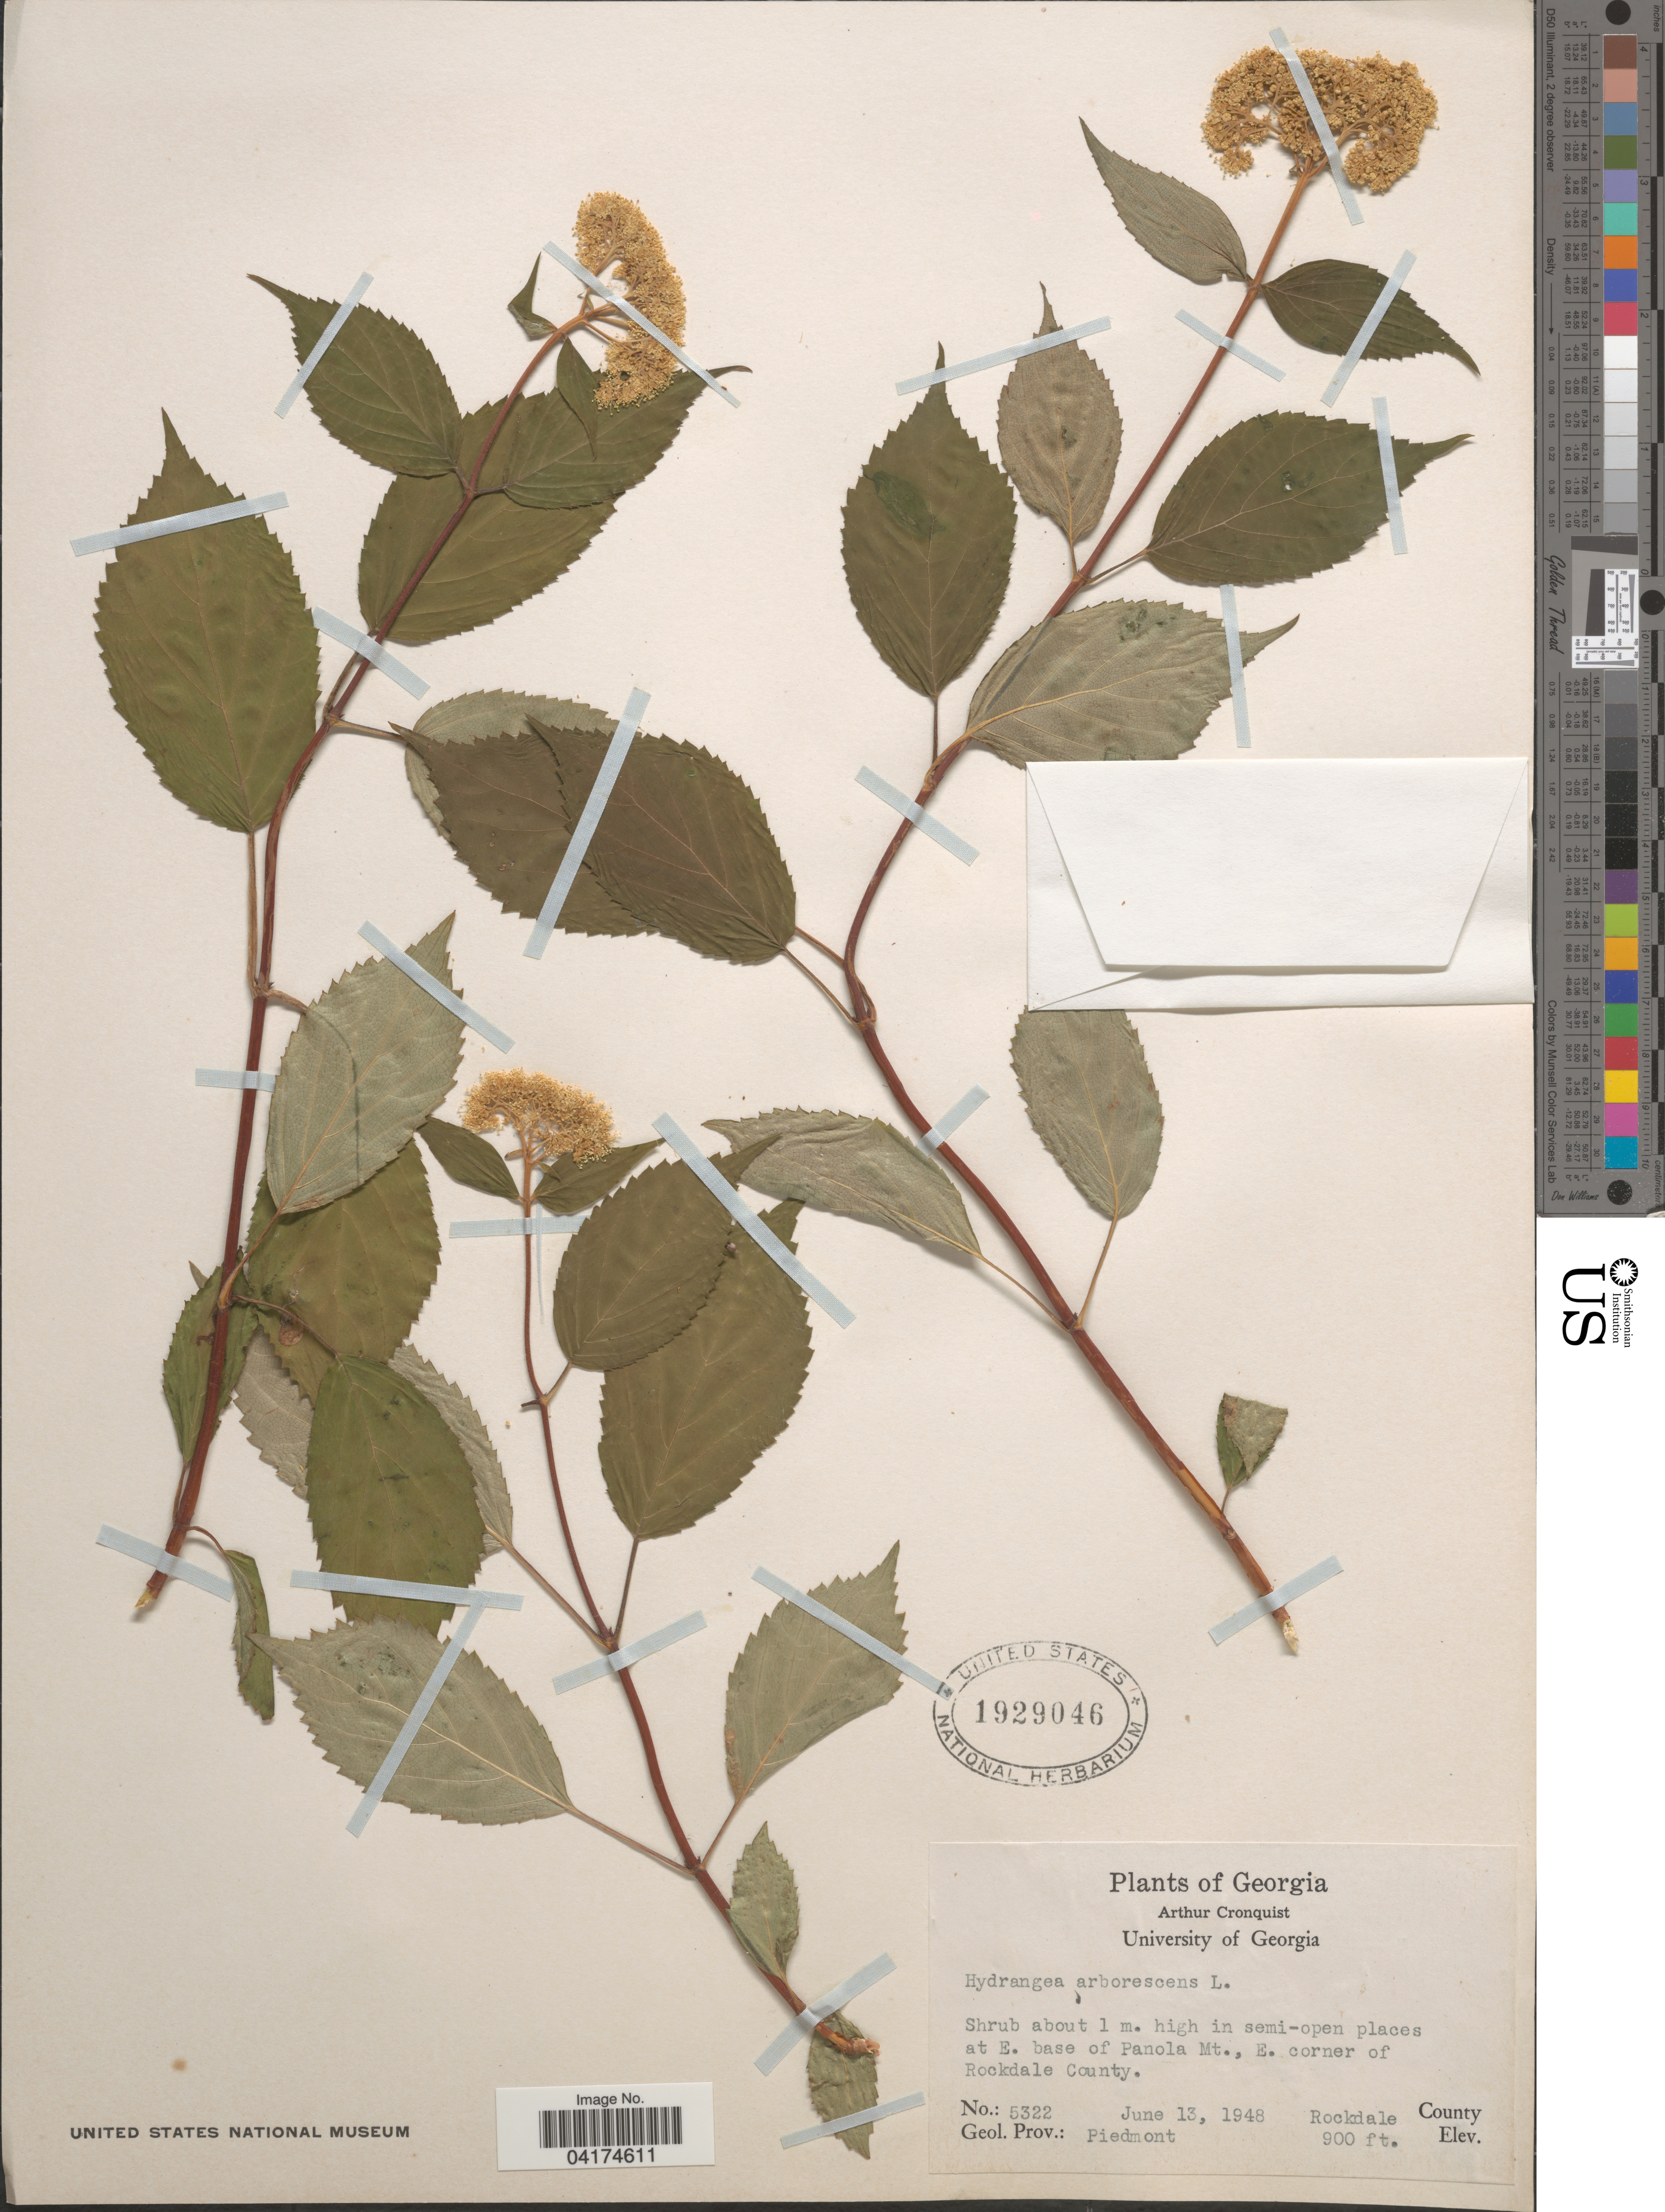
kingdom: Plantae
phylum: Tracheophyta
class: Magnoliopsida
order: Cornales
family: Hydrangeaceae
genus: Hydrangea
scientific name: Hydrangea arborescens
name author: L.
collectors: A. J. Cronquist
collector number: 5322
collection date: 1948-06-13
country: United States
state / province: Georgia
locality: At E. base of Panola Mt., E. corner of Rockdale County. Rockdale County. Geol. Prov.: Piedmont.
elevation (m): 274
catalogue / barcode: US 1929046